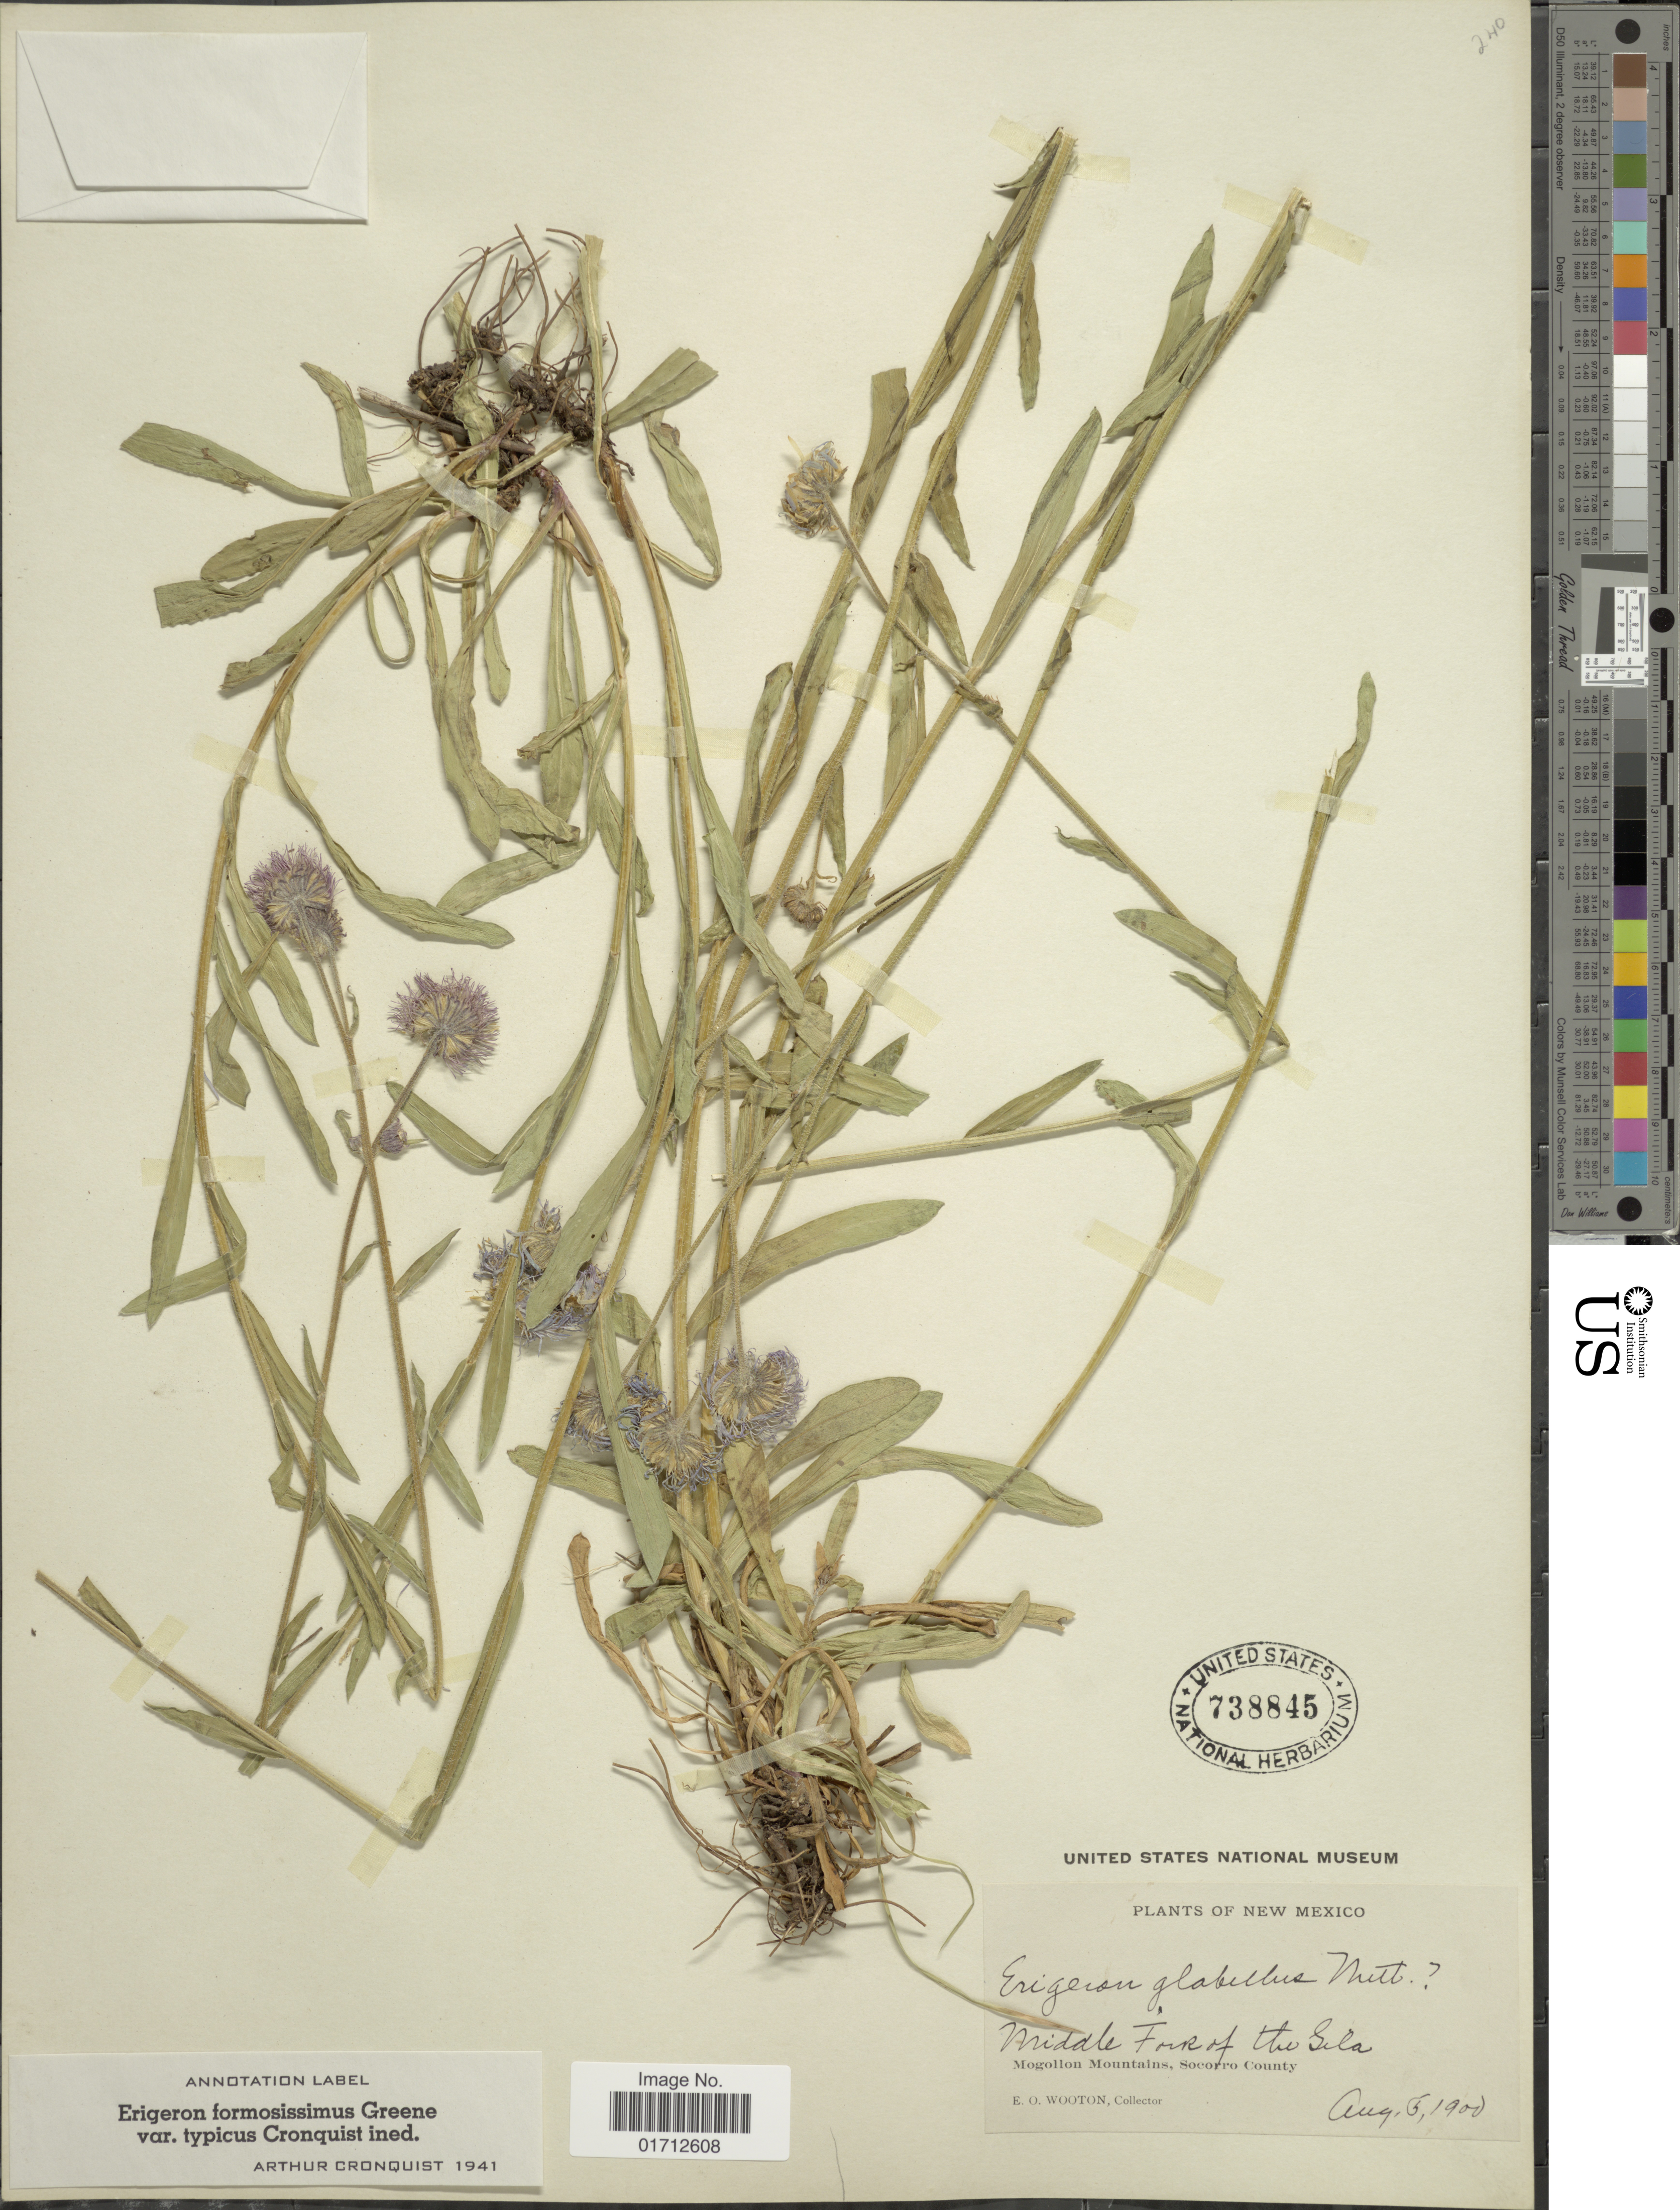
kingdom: Plantae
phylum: Tracheophyta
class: Magnoliopsida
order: Asterales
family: Asteraceae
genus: Erigeron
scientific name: Erigeron formosissimus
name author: Greene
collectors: E. O. Wooton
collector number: s.m.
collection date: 1900-08-05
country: United States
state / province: New Mexico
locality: Middle Fort of the Gila, Mogollon Mountains, Socorro County.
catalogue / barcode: US 738845